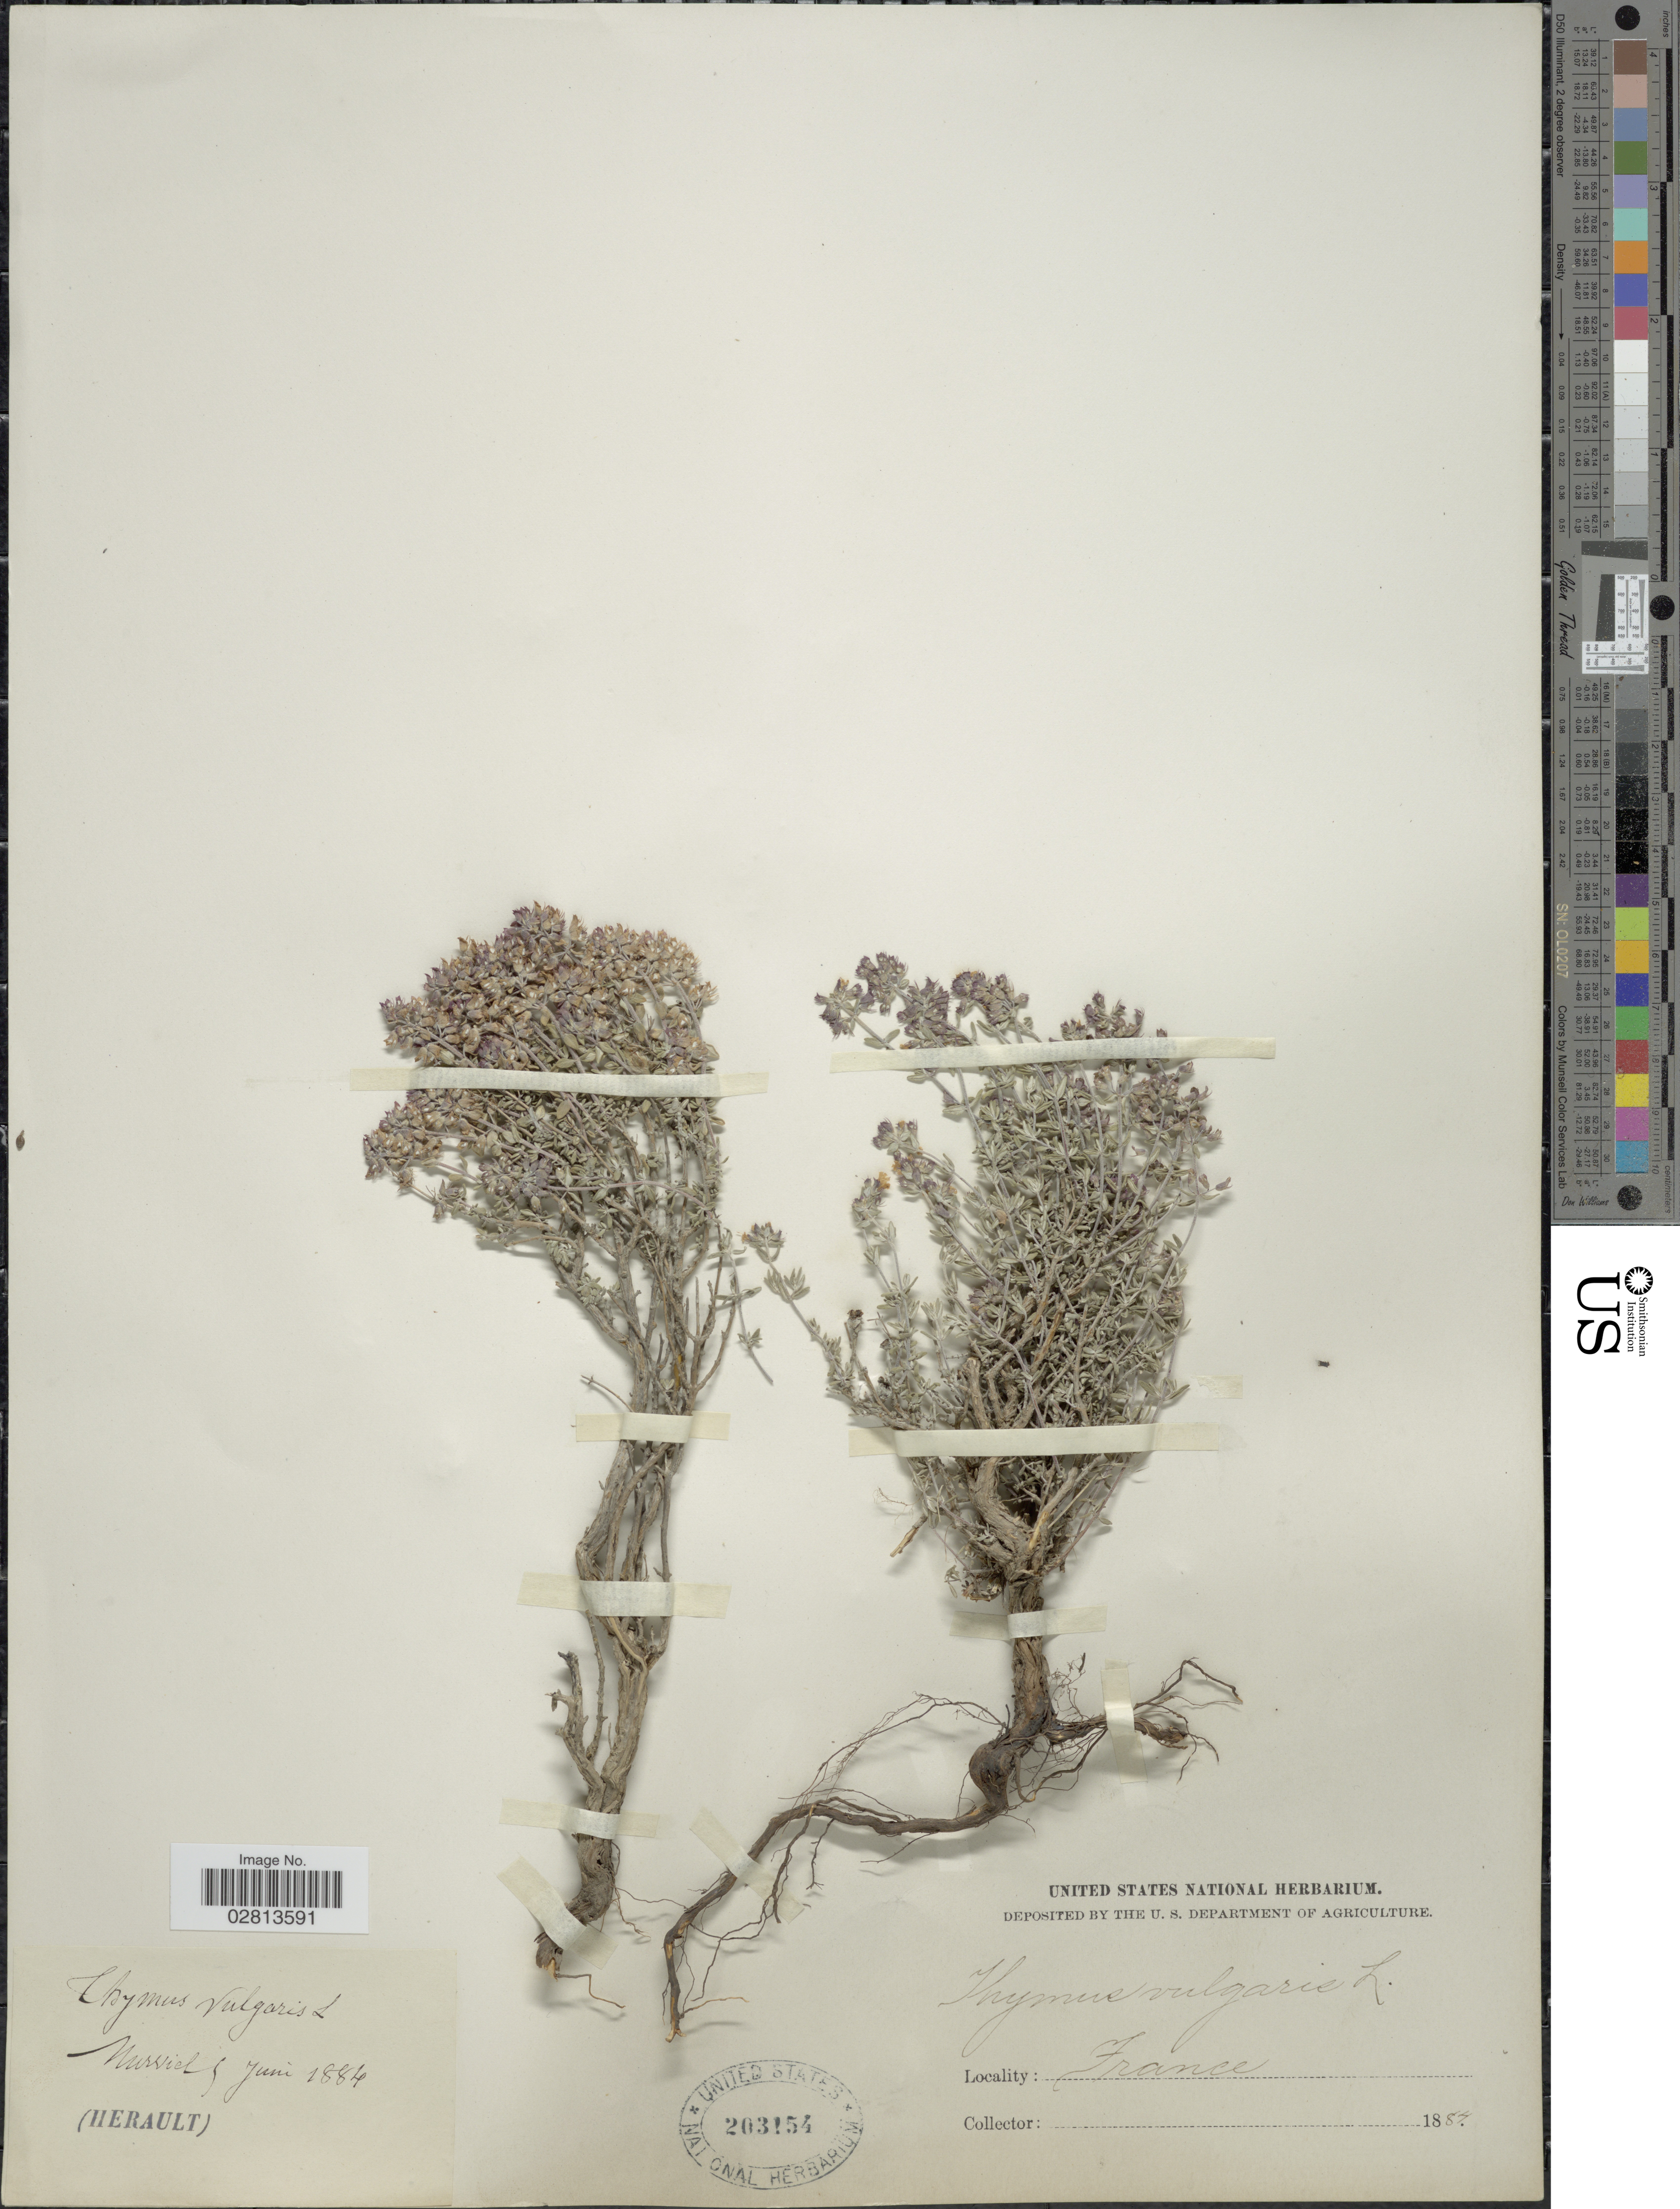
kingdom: Plantae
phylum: Tracheophyta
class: Magnoliopsida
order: Lamiales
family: Lamiaceae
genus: Thymus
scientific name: Thymus vulgaris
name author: L.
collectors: Murriel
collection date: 1884-06-05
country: France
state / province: Occitanie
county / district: Hérault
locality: (Herault).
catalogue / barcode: US 203154